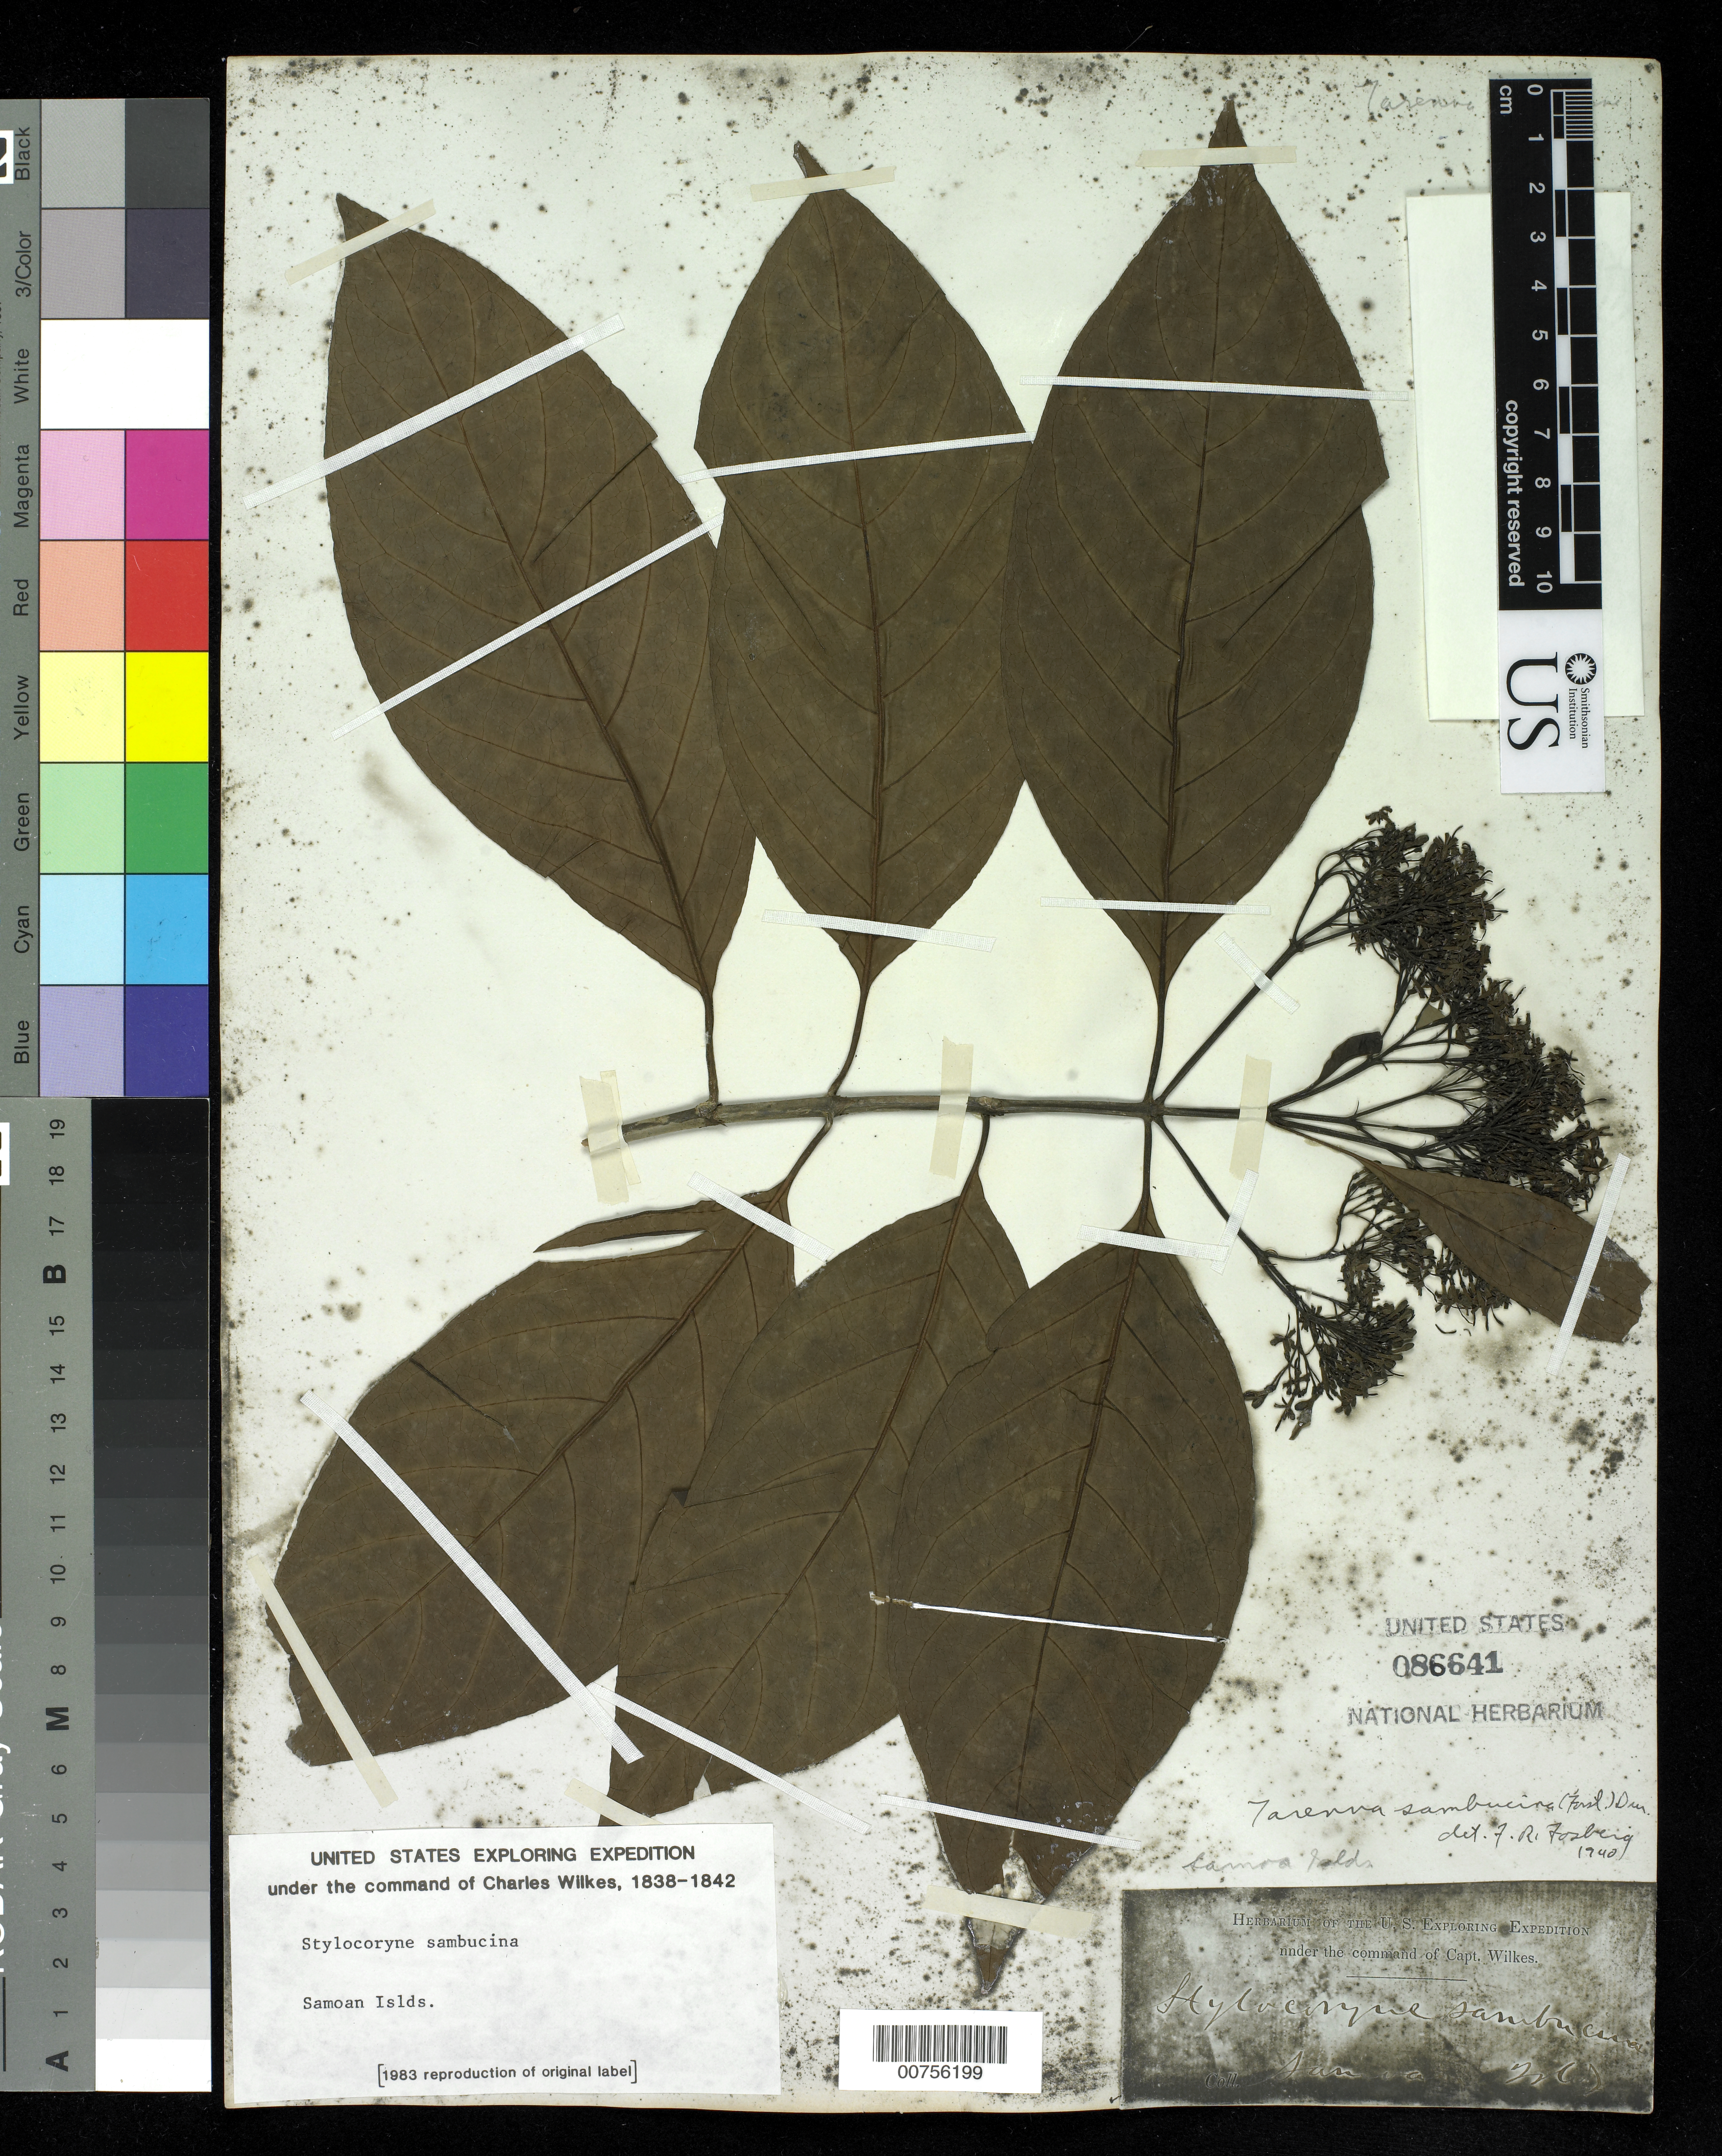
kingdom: Plantae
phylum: Tracheophyta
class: Magnoliopsida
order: Gentianales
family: Rubiaceae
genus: Tarenna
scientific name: Tarenna sambucina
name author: (G. Forst.) Drake ex Durand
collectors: Wilkes Explor. Exped.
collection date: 1838/1842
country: American Samoa / Samoa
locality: Samoan Islands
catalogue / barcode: US 86641